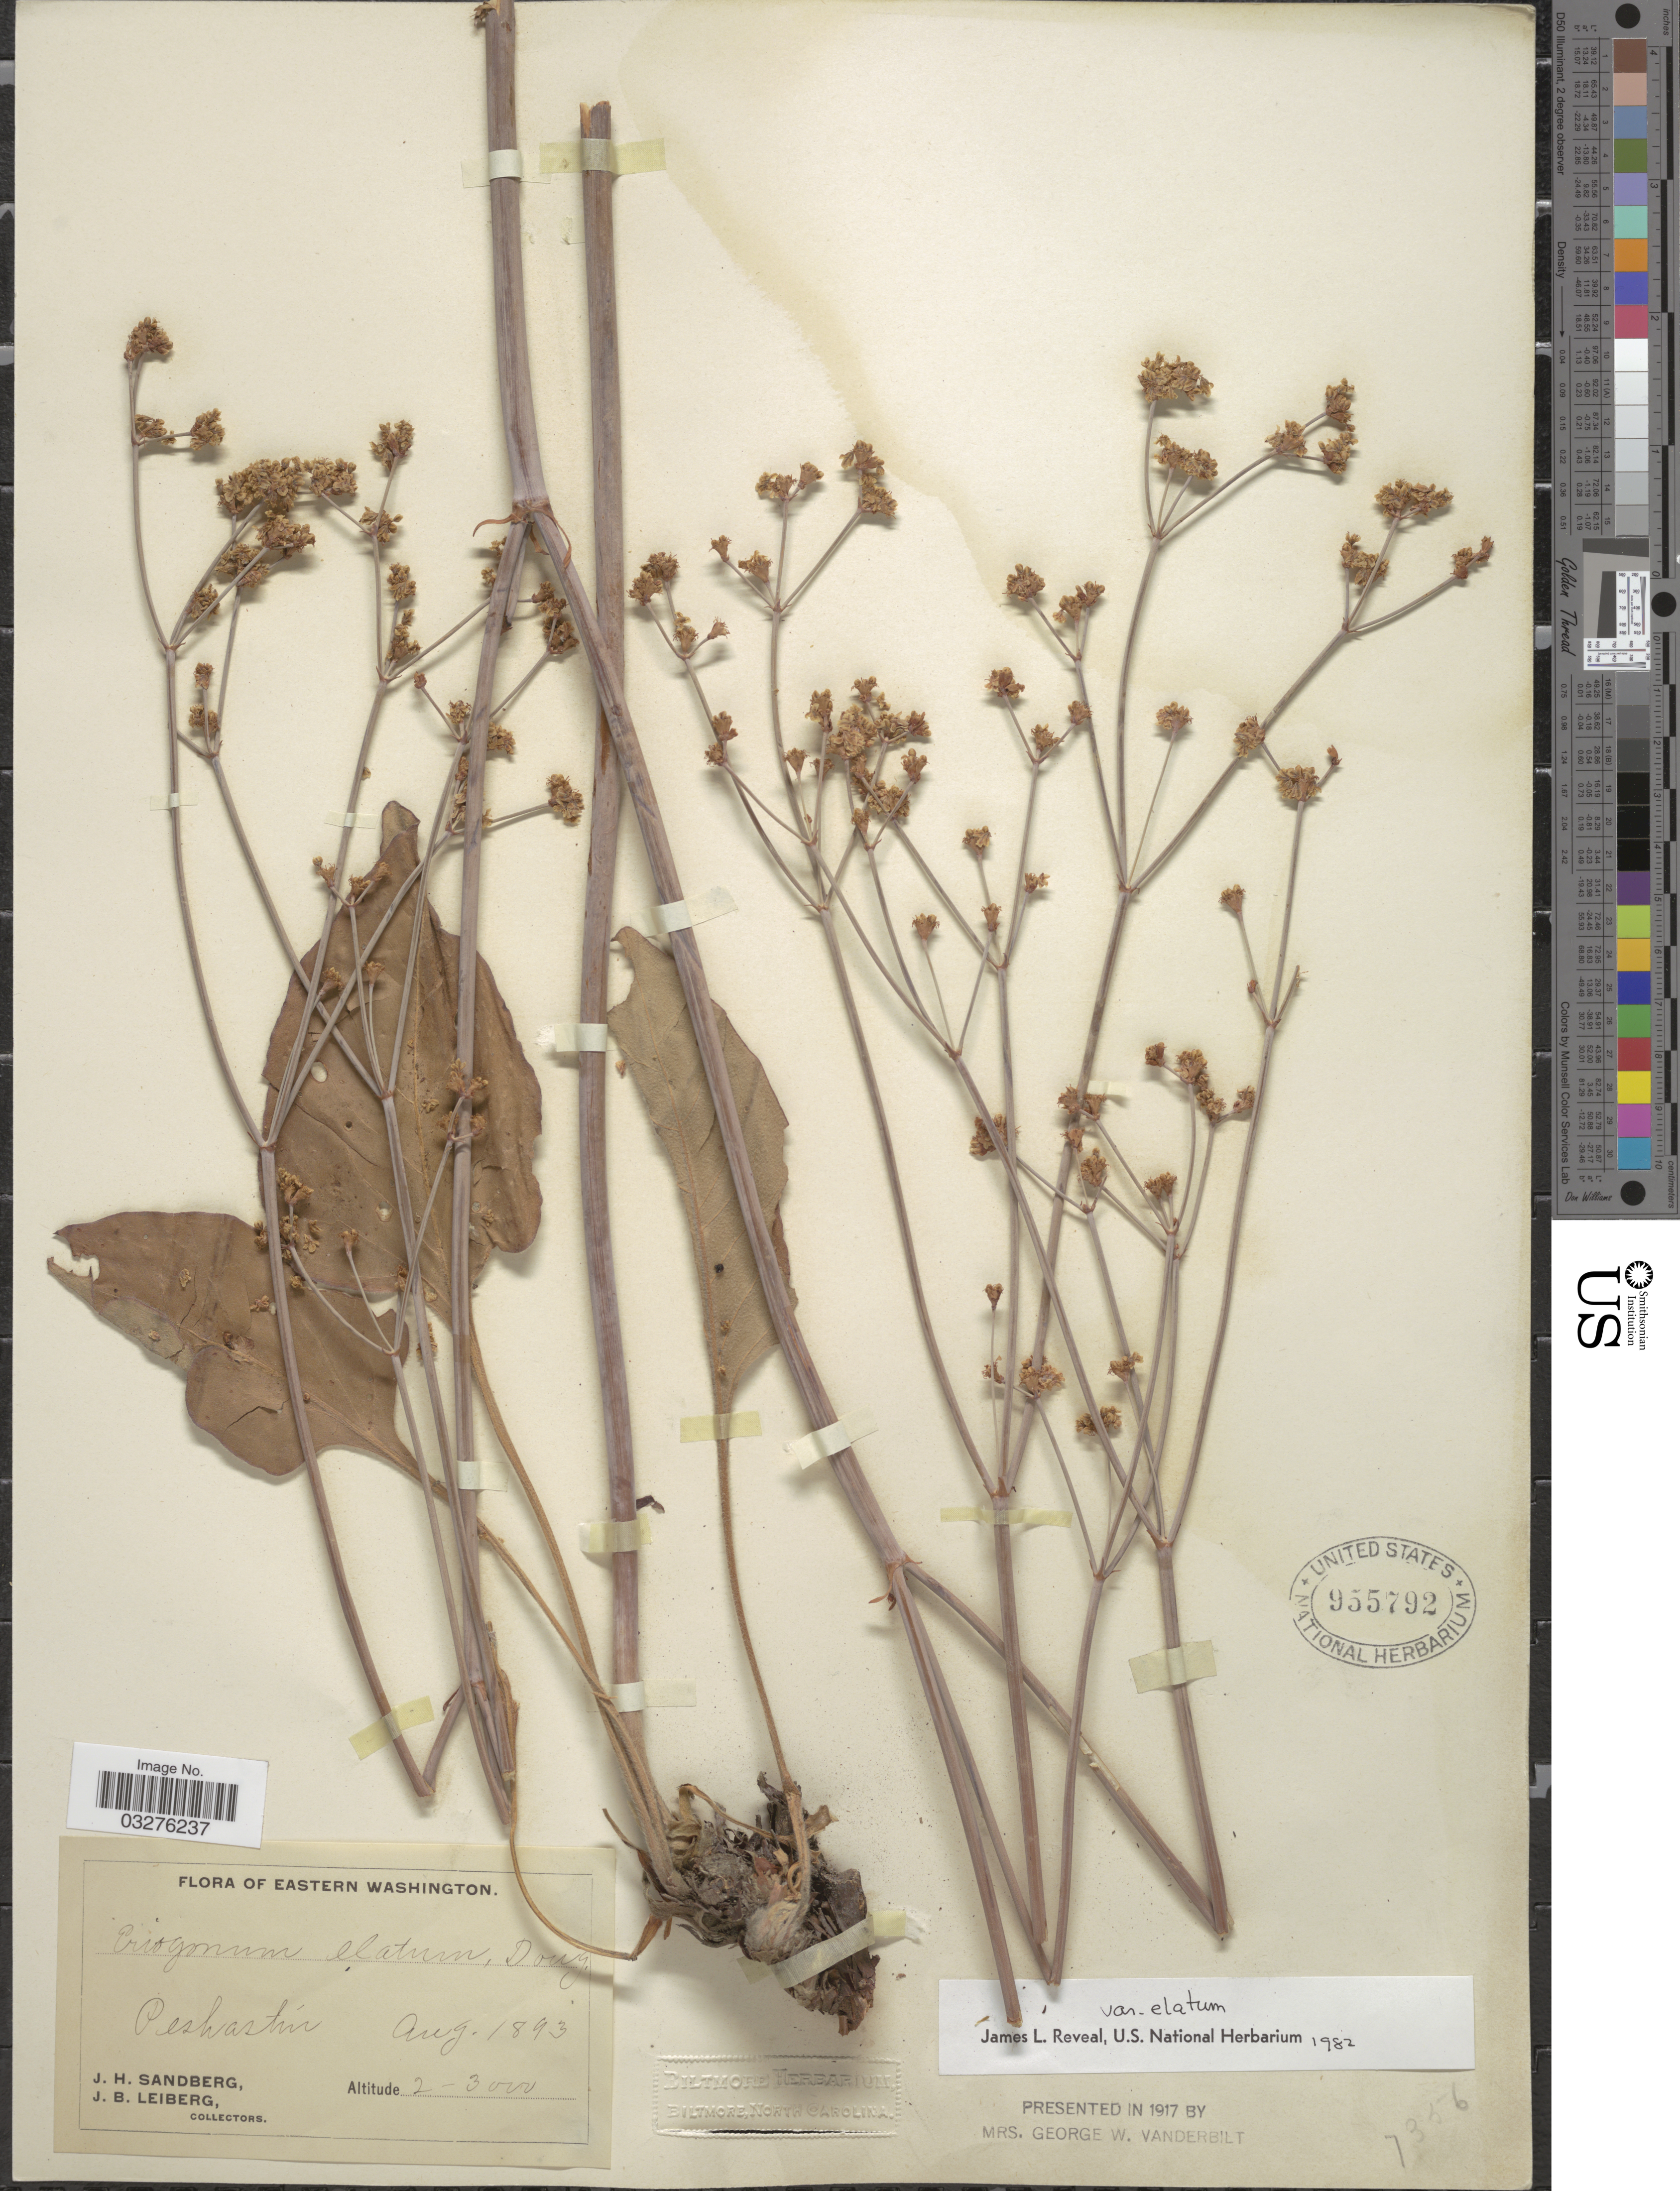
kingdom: Plantae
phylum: Tracheophyta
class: Magnoliopsida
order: Caryophyllales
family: Polygonaceae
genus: Eriogonum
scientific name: Eriogonum elatum var. elatum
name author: Douglas ex Benth.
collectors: J. H. Sandberg & J. B. Leiberg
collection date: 1893-08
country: United States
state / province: Washington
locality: Eastern Washington. Peshastin.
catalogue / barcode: US 955792